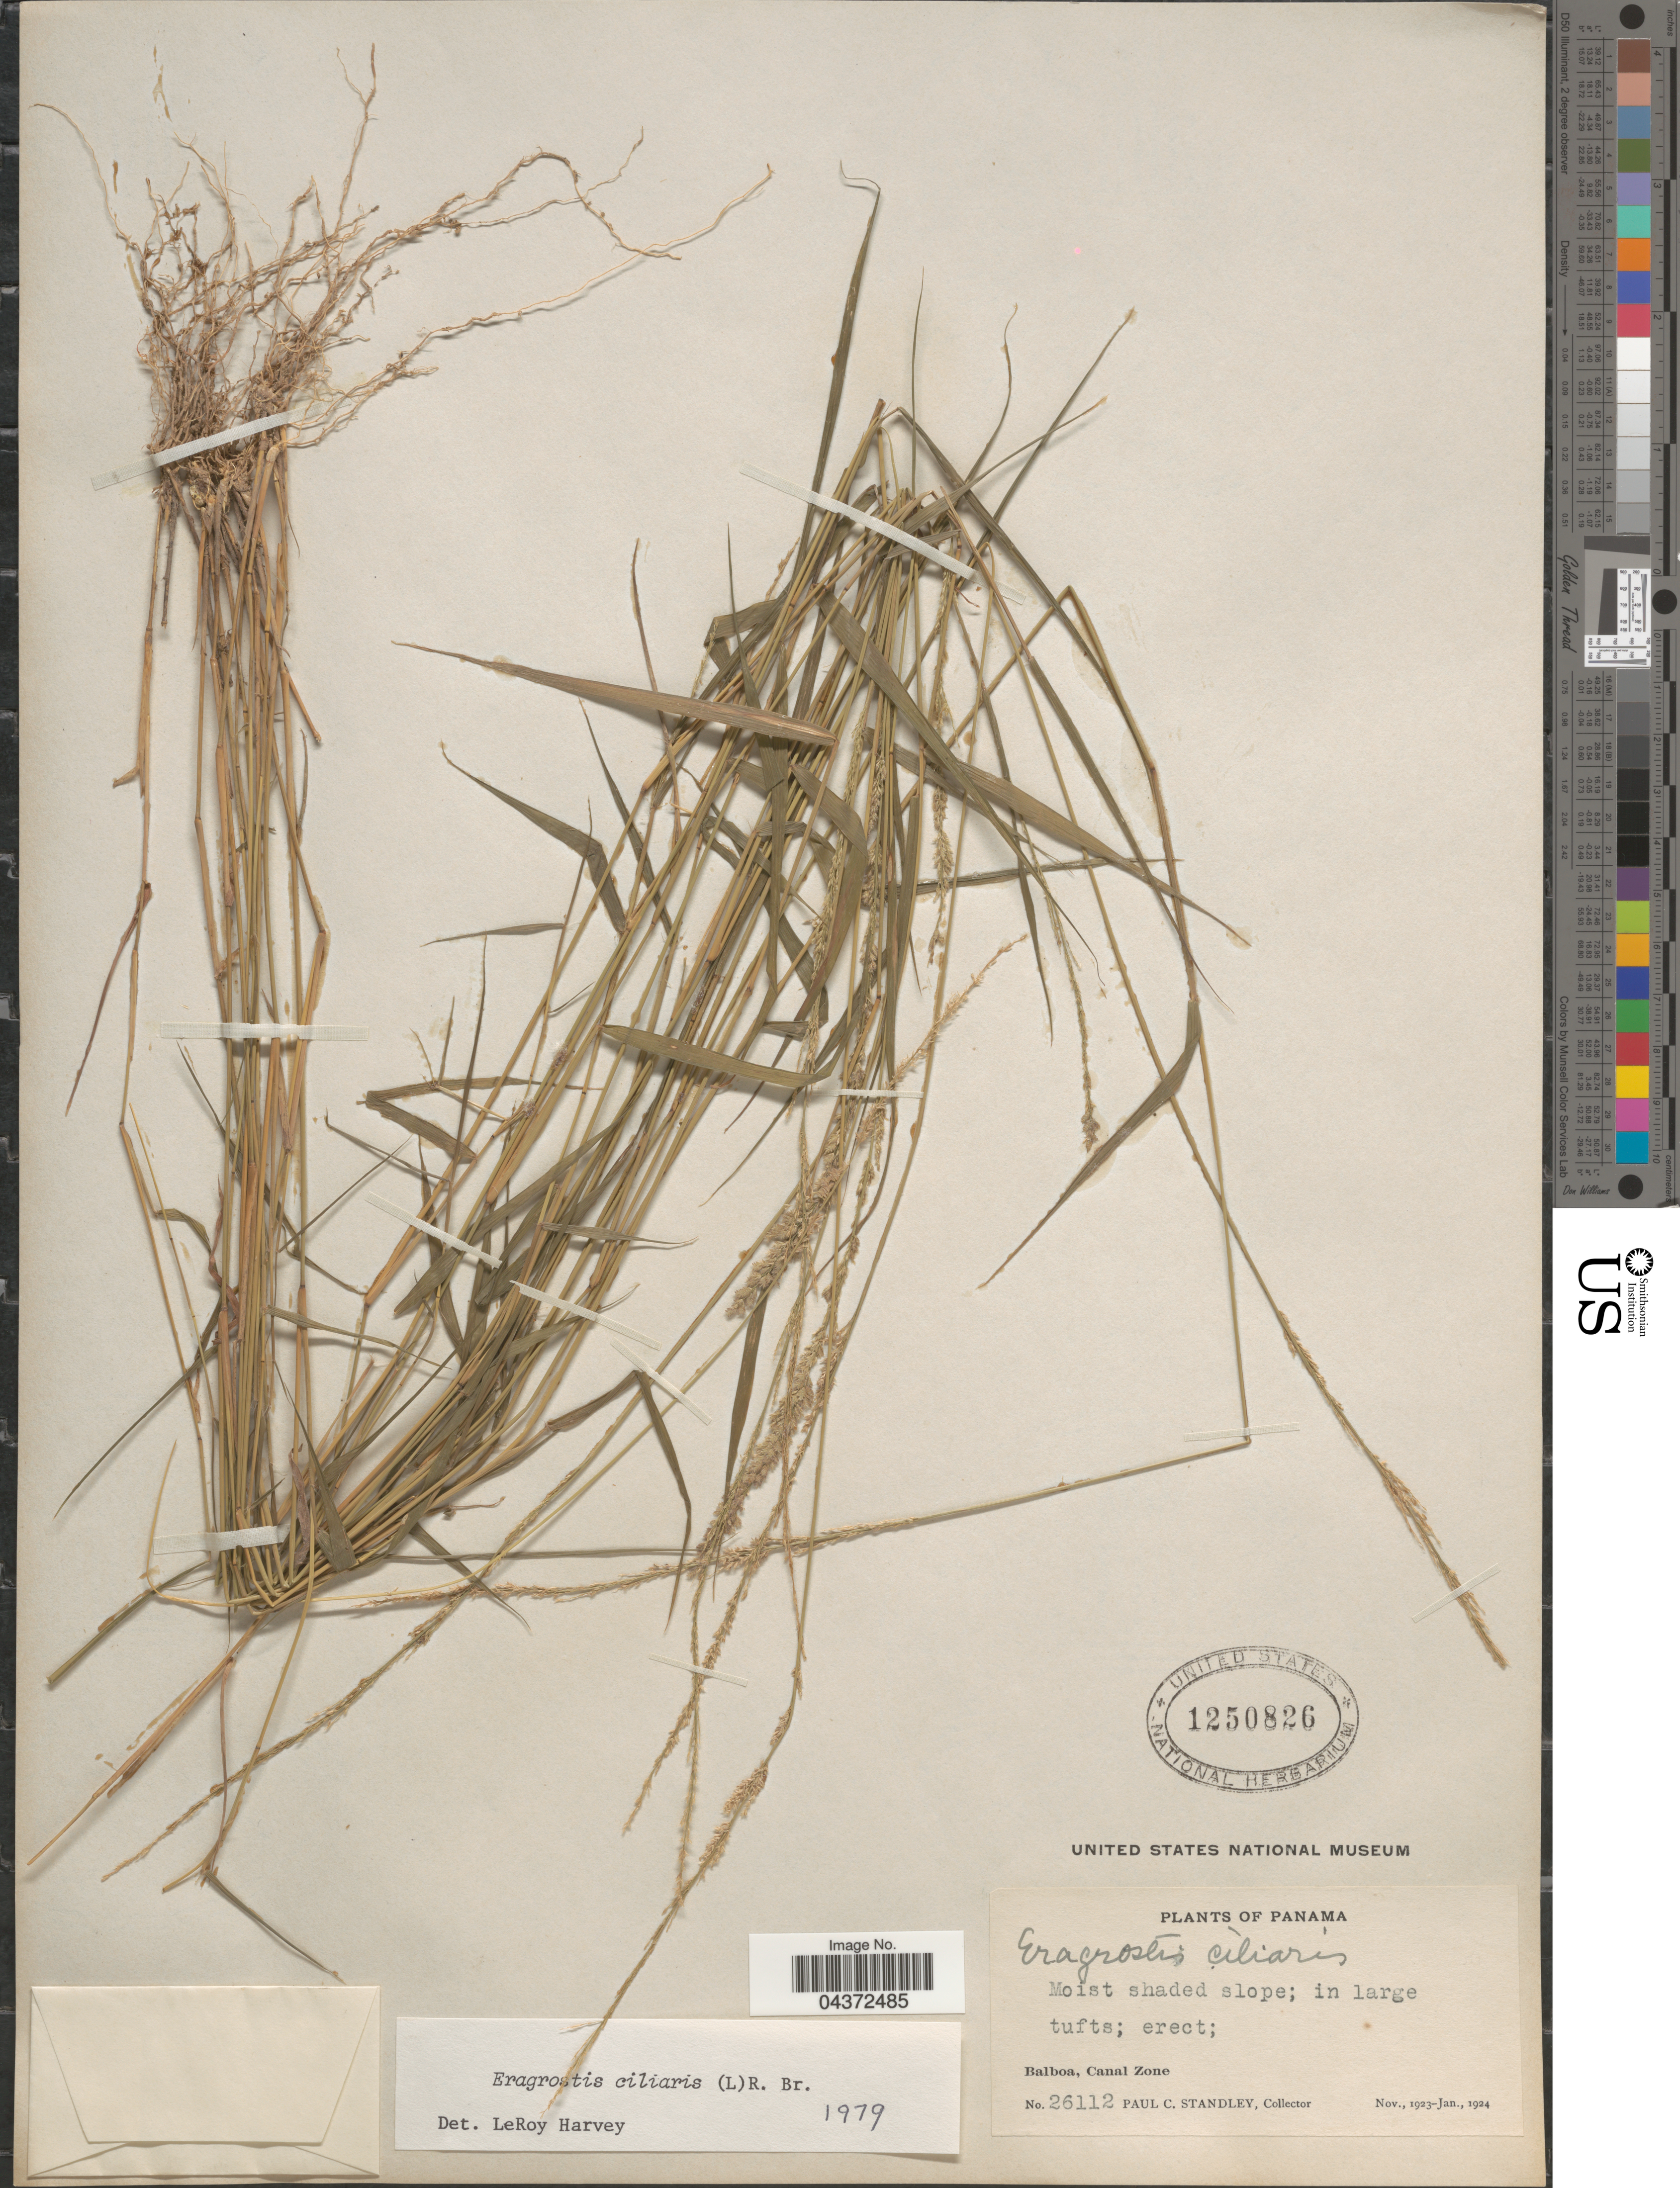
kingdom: Plantae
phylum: Tracheophyta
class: Liliopsida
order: Poales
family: Poaceae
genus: Eragrostis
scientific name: Eragrostis ciliaris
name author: (L.) R. Br.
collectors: P. C. Standley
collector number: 26112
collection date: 1923-11/1924-01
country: Panama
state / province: Colón / Panamá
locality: Moist shaded slope. Balboa, Canal Zone.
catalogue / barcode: US 1250826